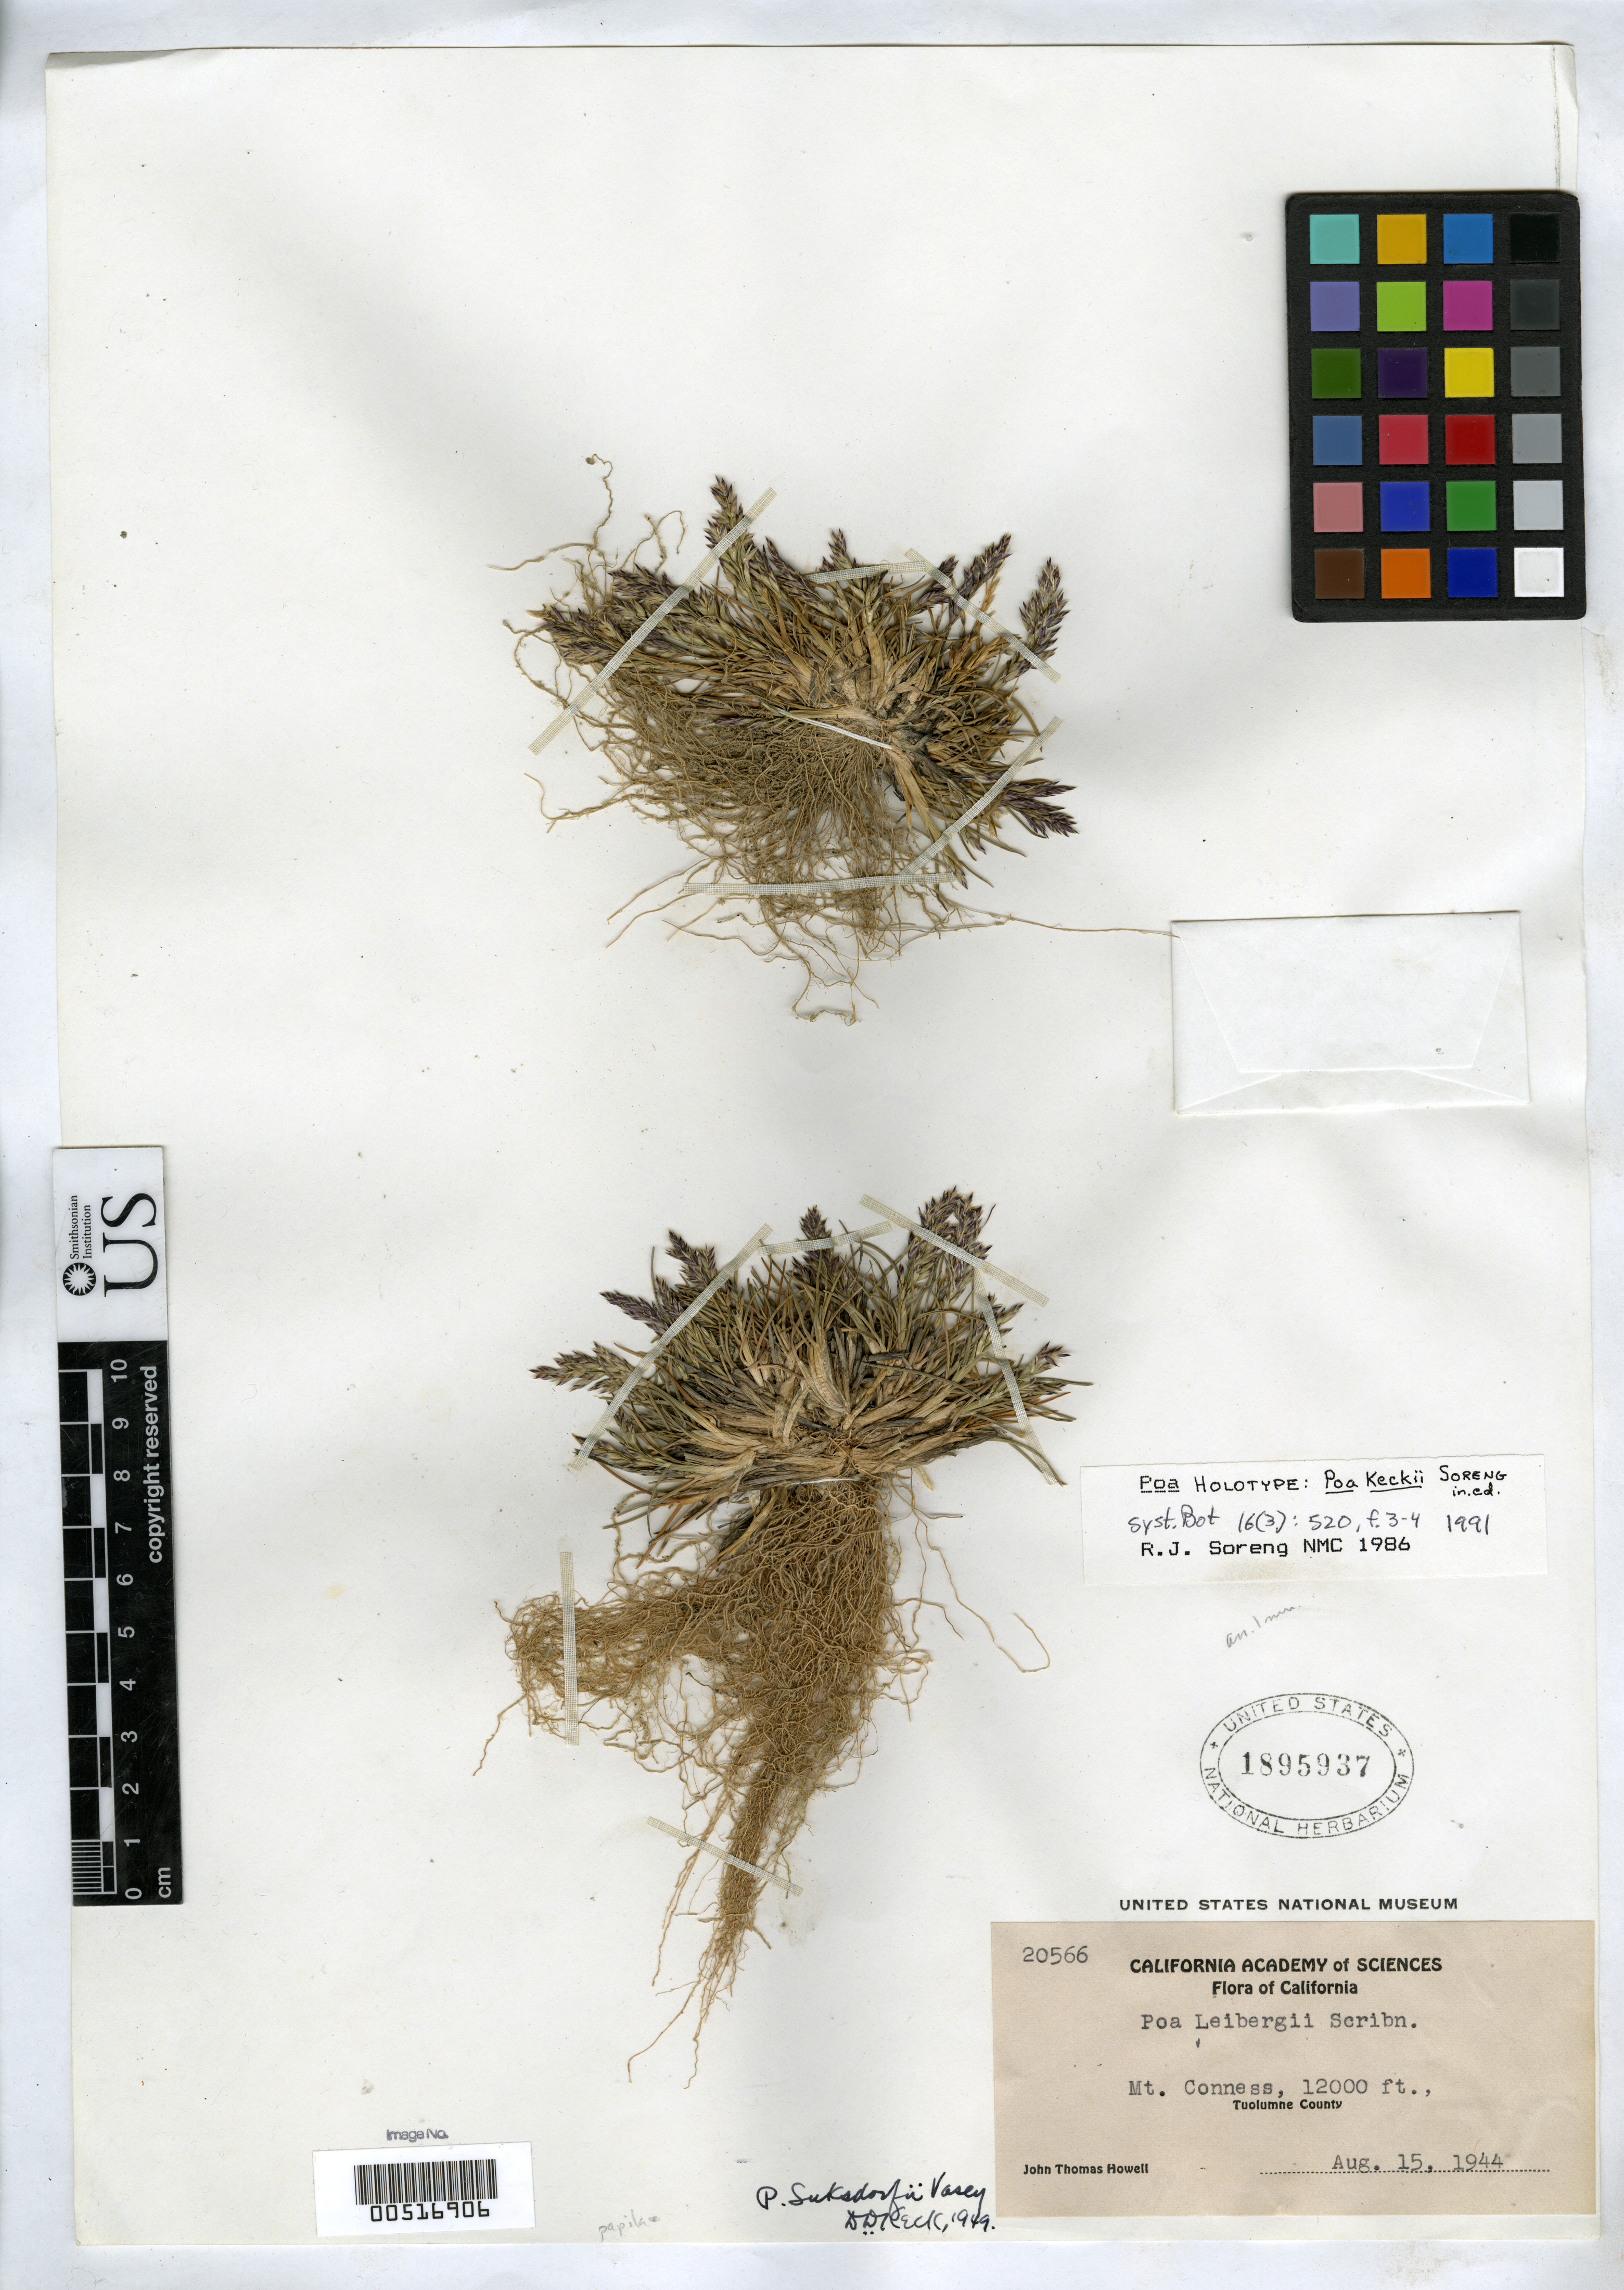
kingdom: Plantae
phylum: Tracheophyta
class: Liliopsida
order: Poales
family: Poaceae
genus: Poa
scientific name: Poa keckii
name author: Soreng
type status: Holotype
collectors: J. T. Howell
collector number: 20566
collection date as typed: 15 Aug 1944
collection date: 1944-08-15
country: United States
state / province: California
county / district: Tuolumne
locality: Mt. Conness.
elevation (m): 3658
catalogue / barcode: US 1895937